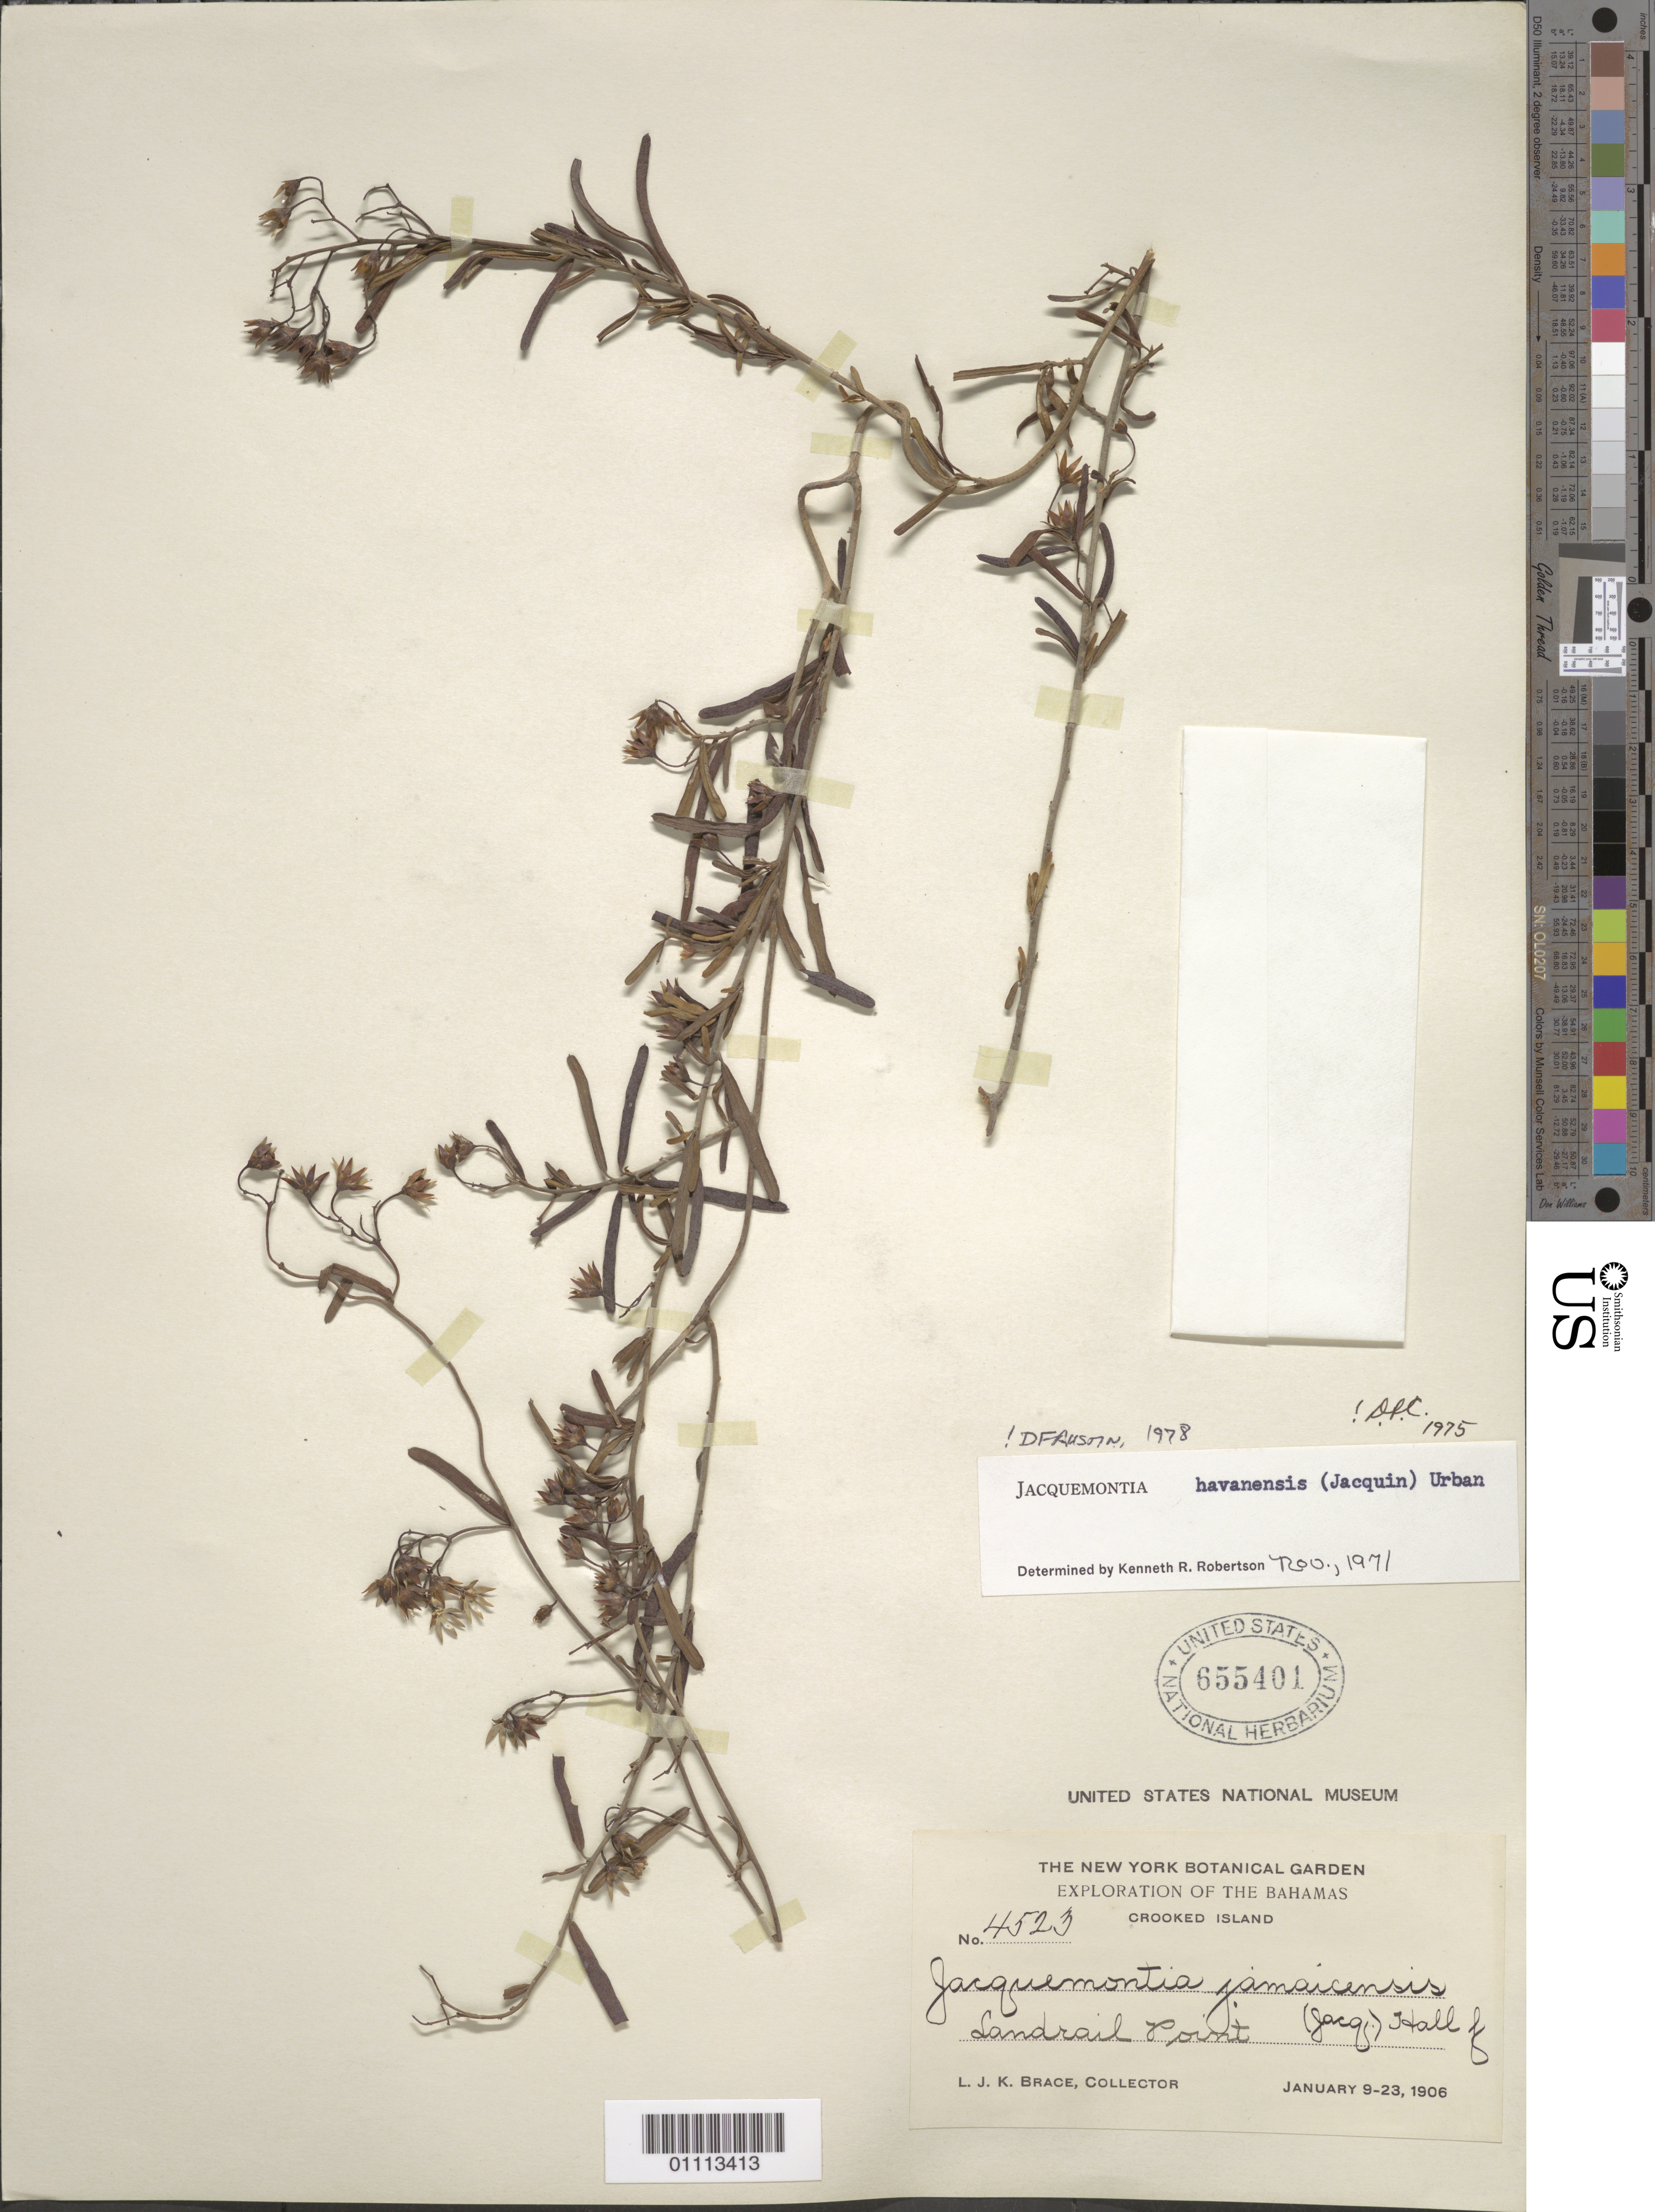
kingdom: Plantae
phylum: Tracheophyta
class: Magnoliopsida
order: Solanales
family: Convolvulaceae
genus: Jacquemontia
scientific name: Jacquemontia havanensis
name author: (Jacq.) Urb.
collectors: L. J. K. Brace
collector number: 4523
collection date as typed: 09 Jan 1906 to 23 Jan 1906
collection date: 1906-01-09/1906-01-23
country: Bahamas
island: Crooked I.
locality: Sandrail Point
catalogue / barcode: US 655401